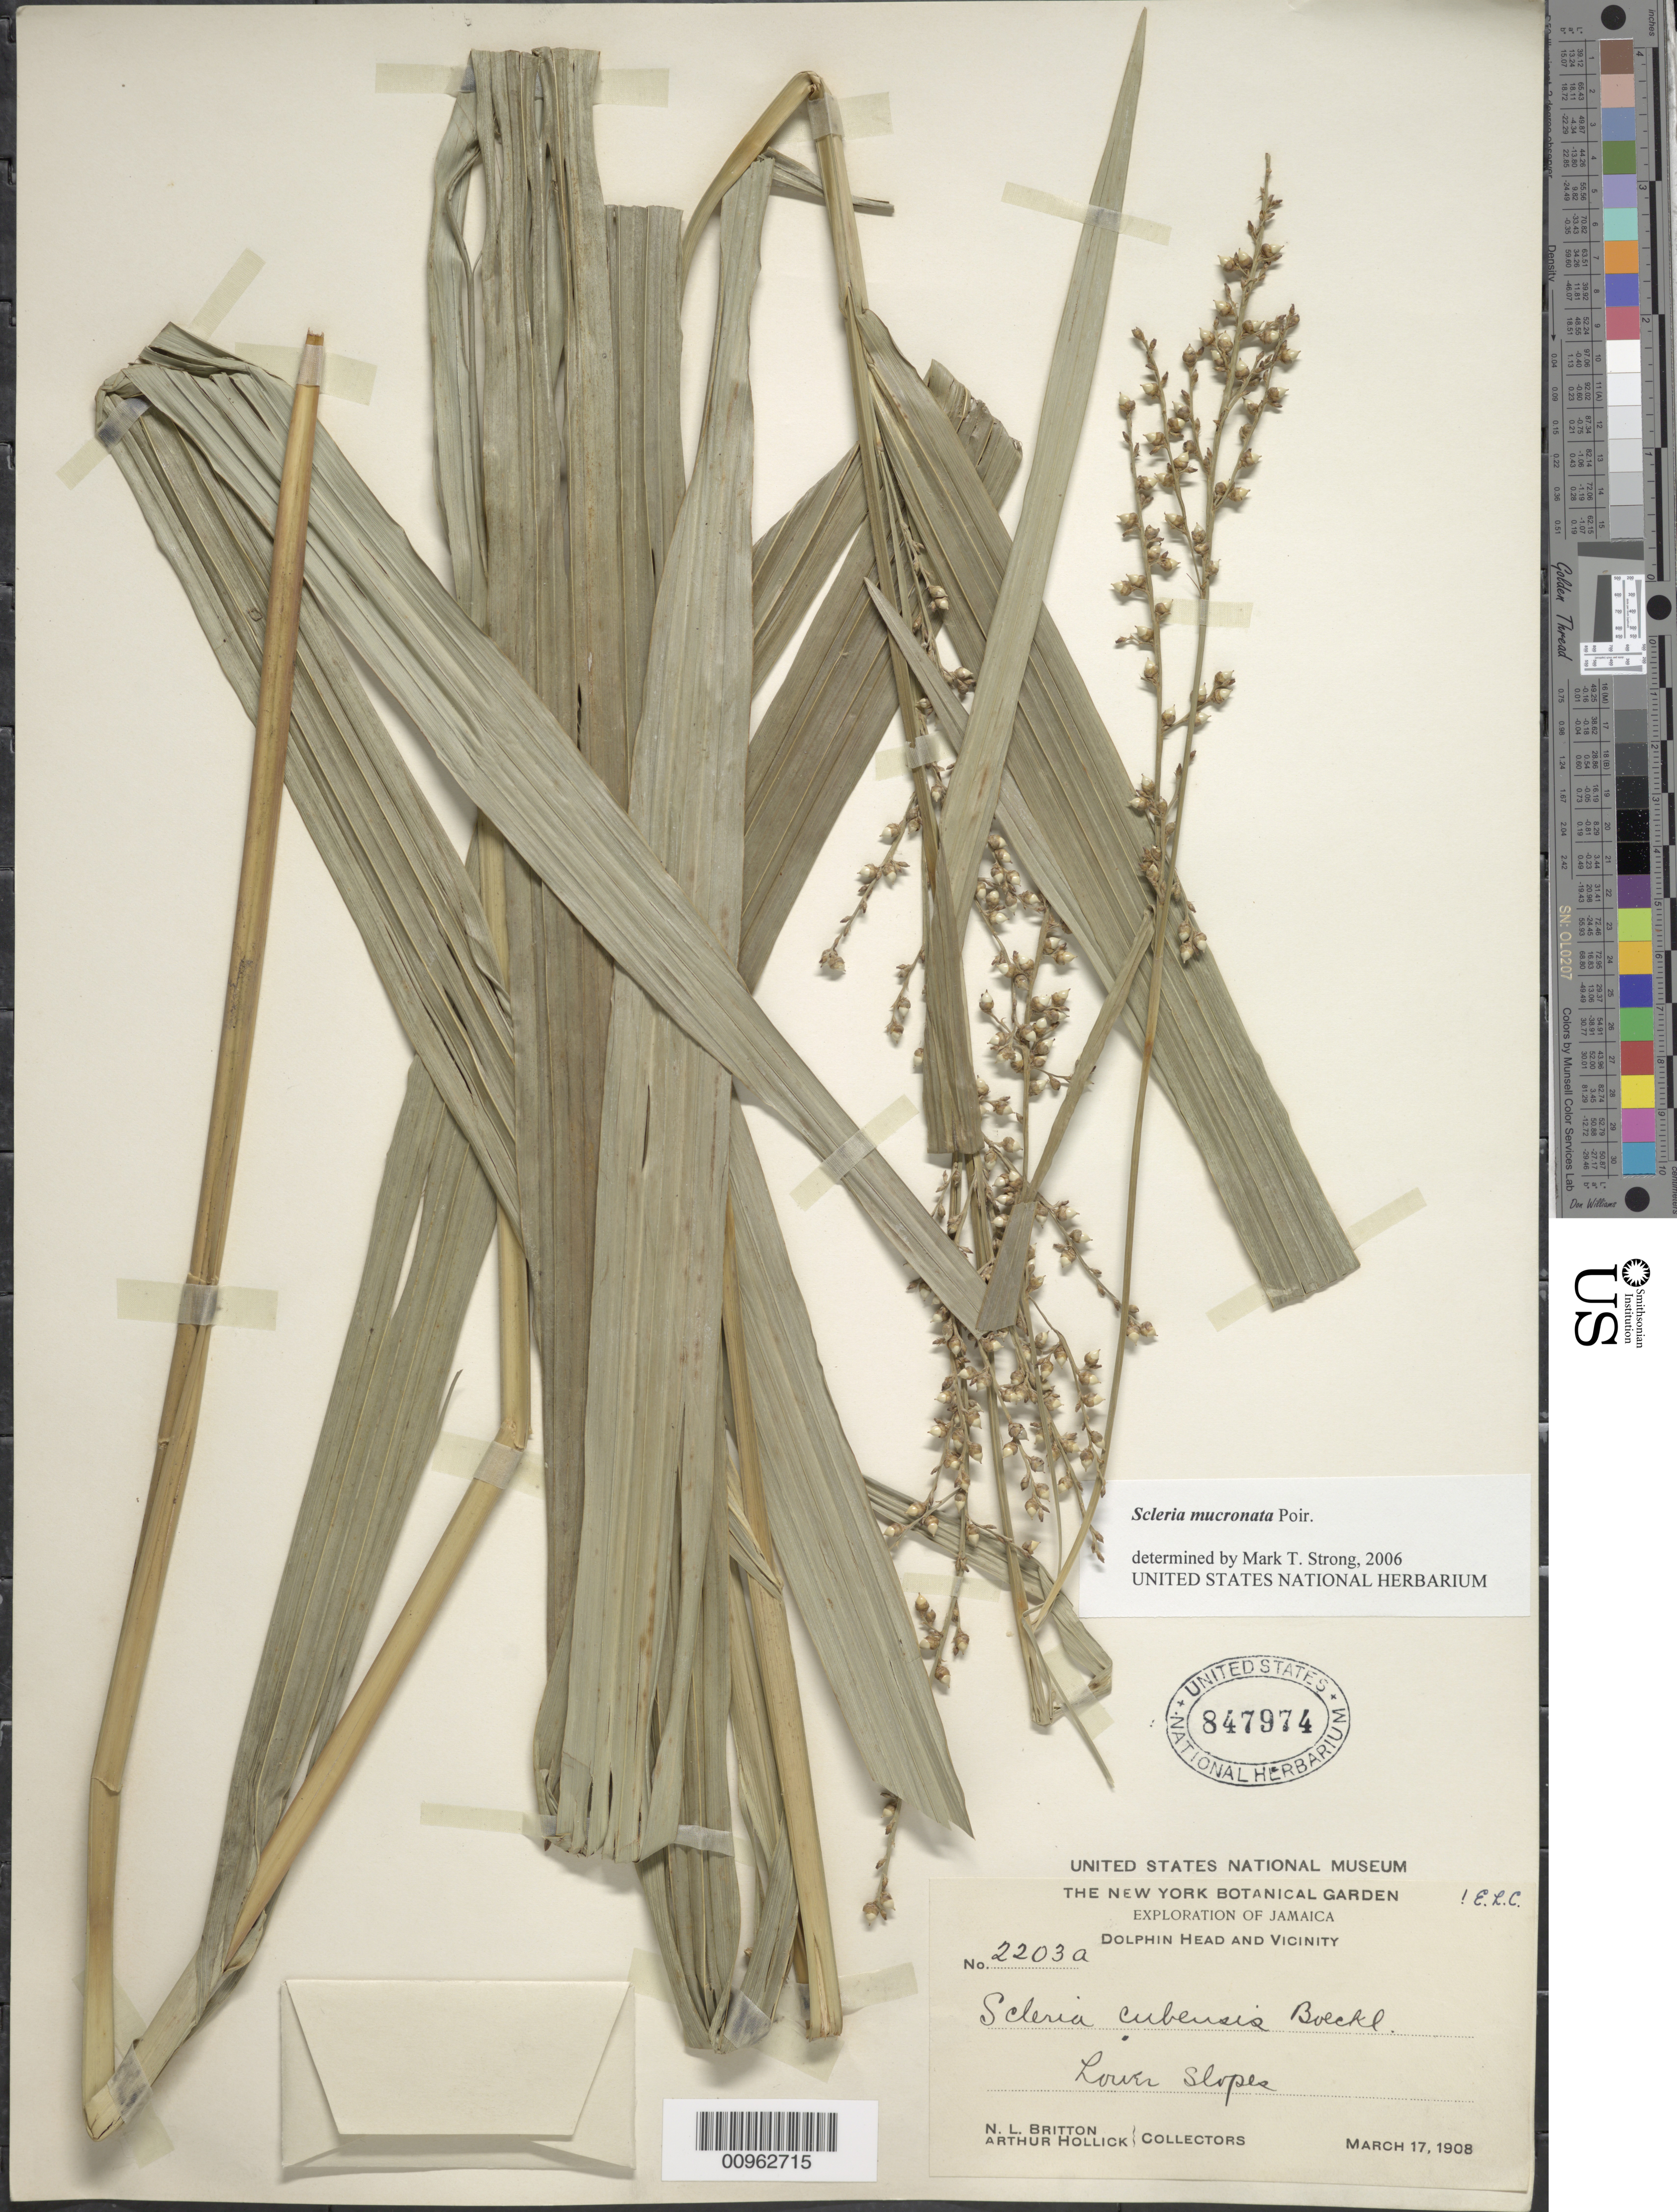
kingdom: Plantae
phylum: Tracheophyta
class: Liliopsida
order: Poales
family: Cyperaceae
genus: Scleria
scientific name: Scleria mucronata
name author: Poir.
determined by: Strong, M. T., (US), Smithsonian Institution - National Museum of Natural History (UNITED STATES)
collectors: N. Britton & A. Hollick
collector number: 22030A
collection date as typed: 17 Mar 1908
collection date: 1908-03-17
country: Jamaica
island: Jamaica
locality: Dolphin Head and vicinity, "lower slopes"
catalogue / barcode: US 847974